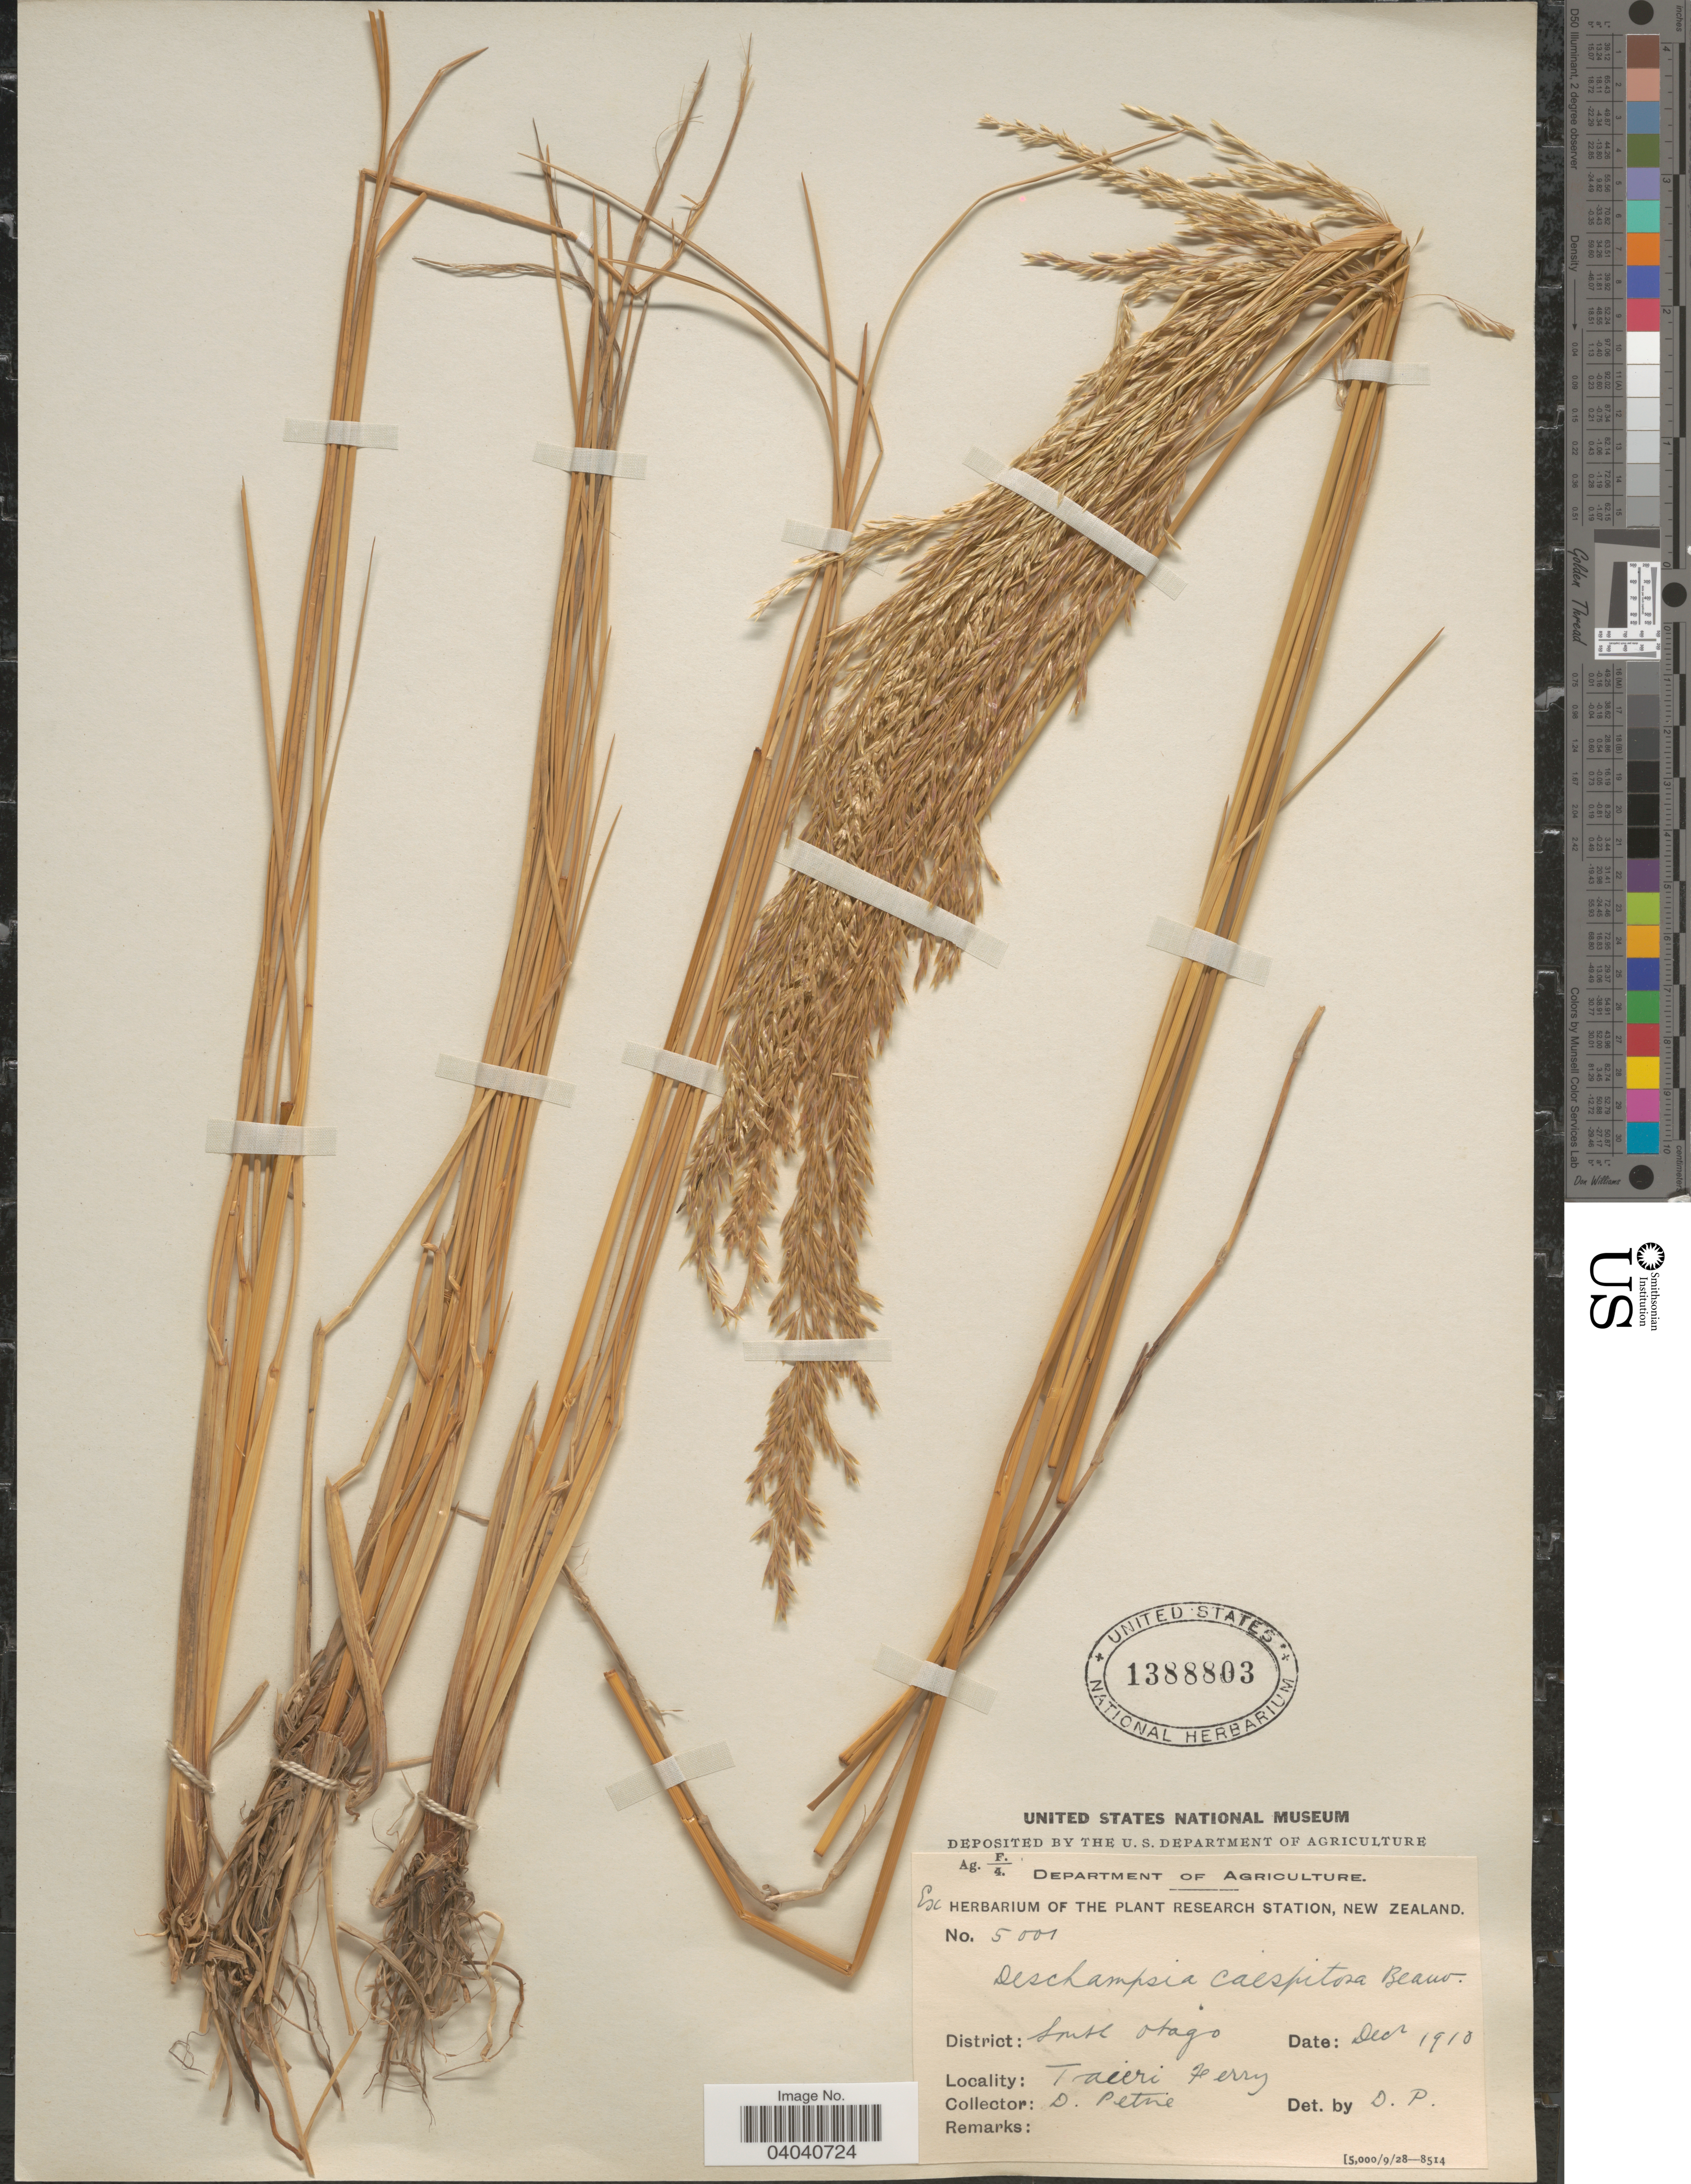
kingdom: Plantae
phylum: Tracheophyta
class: Liliopsida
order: Poales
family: Poaceae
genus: Deschampsia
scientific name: Deschampsia cespitosa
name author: (L.) P. Beauv.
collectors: D. Petrie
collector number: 5001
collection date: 1910-12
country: New Zealand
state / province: Otago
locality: District: South Otago. Taieri Ferry.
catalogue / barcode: US 1388803